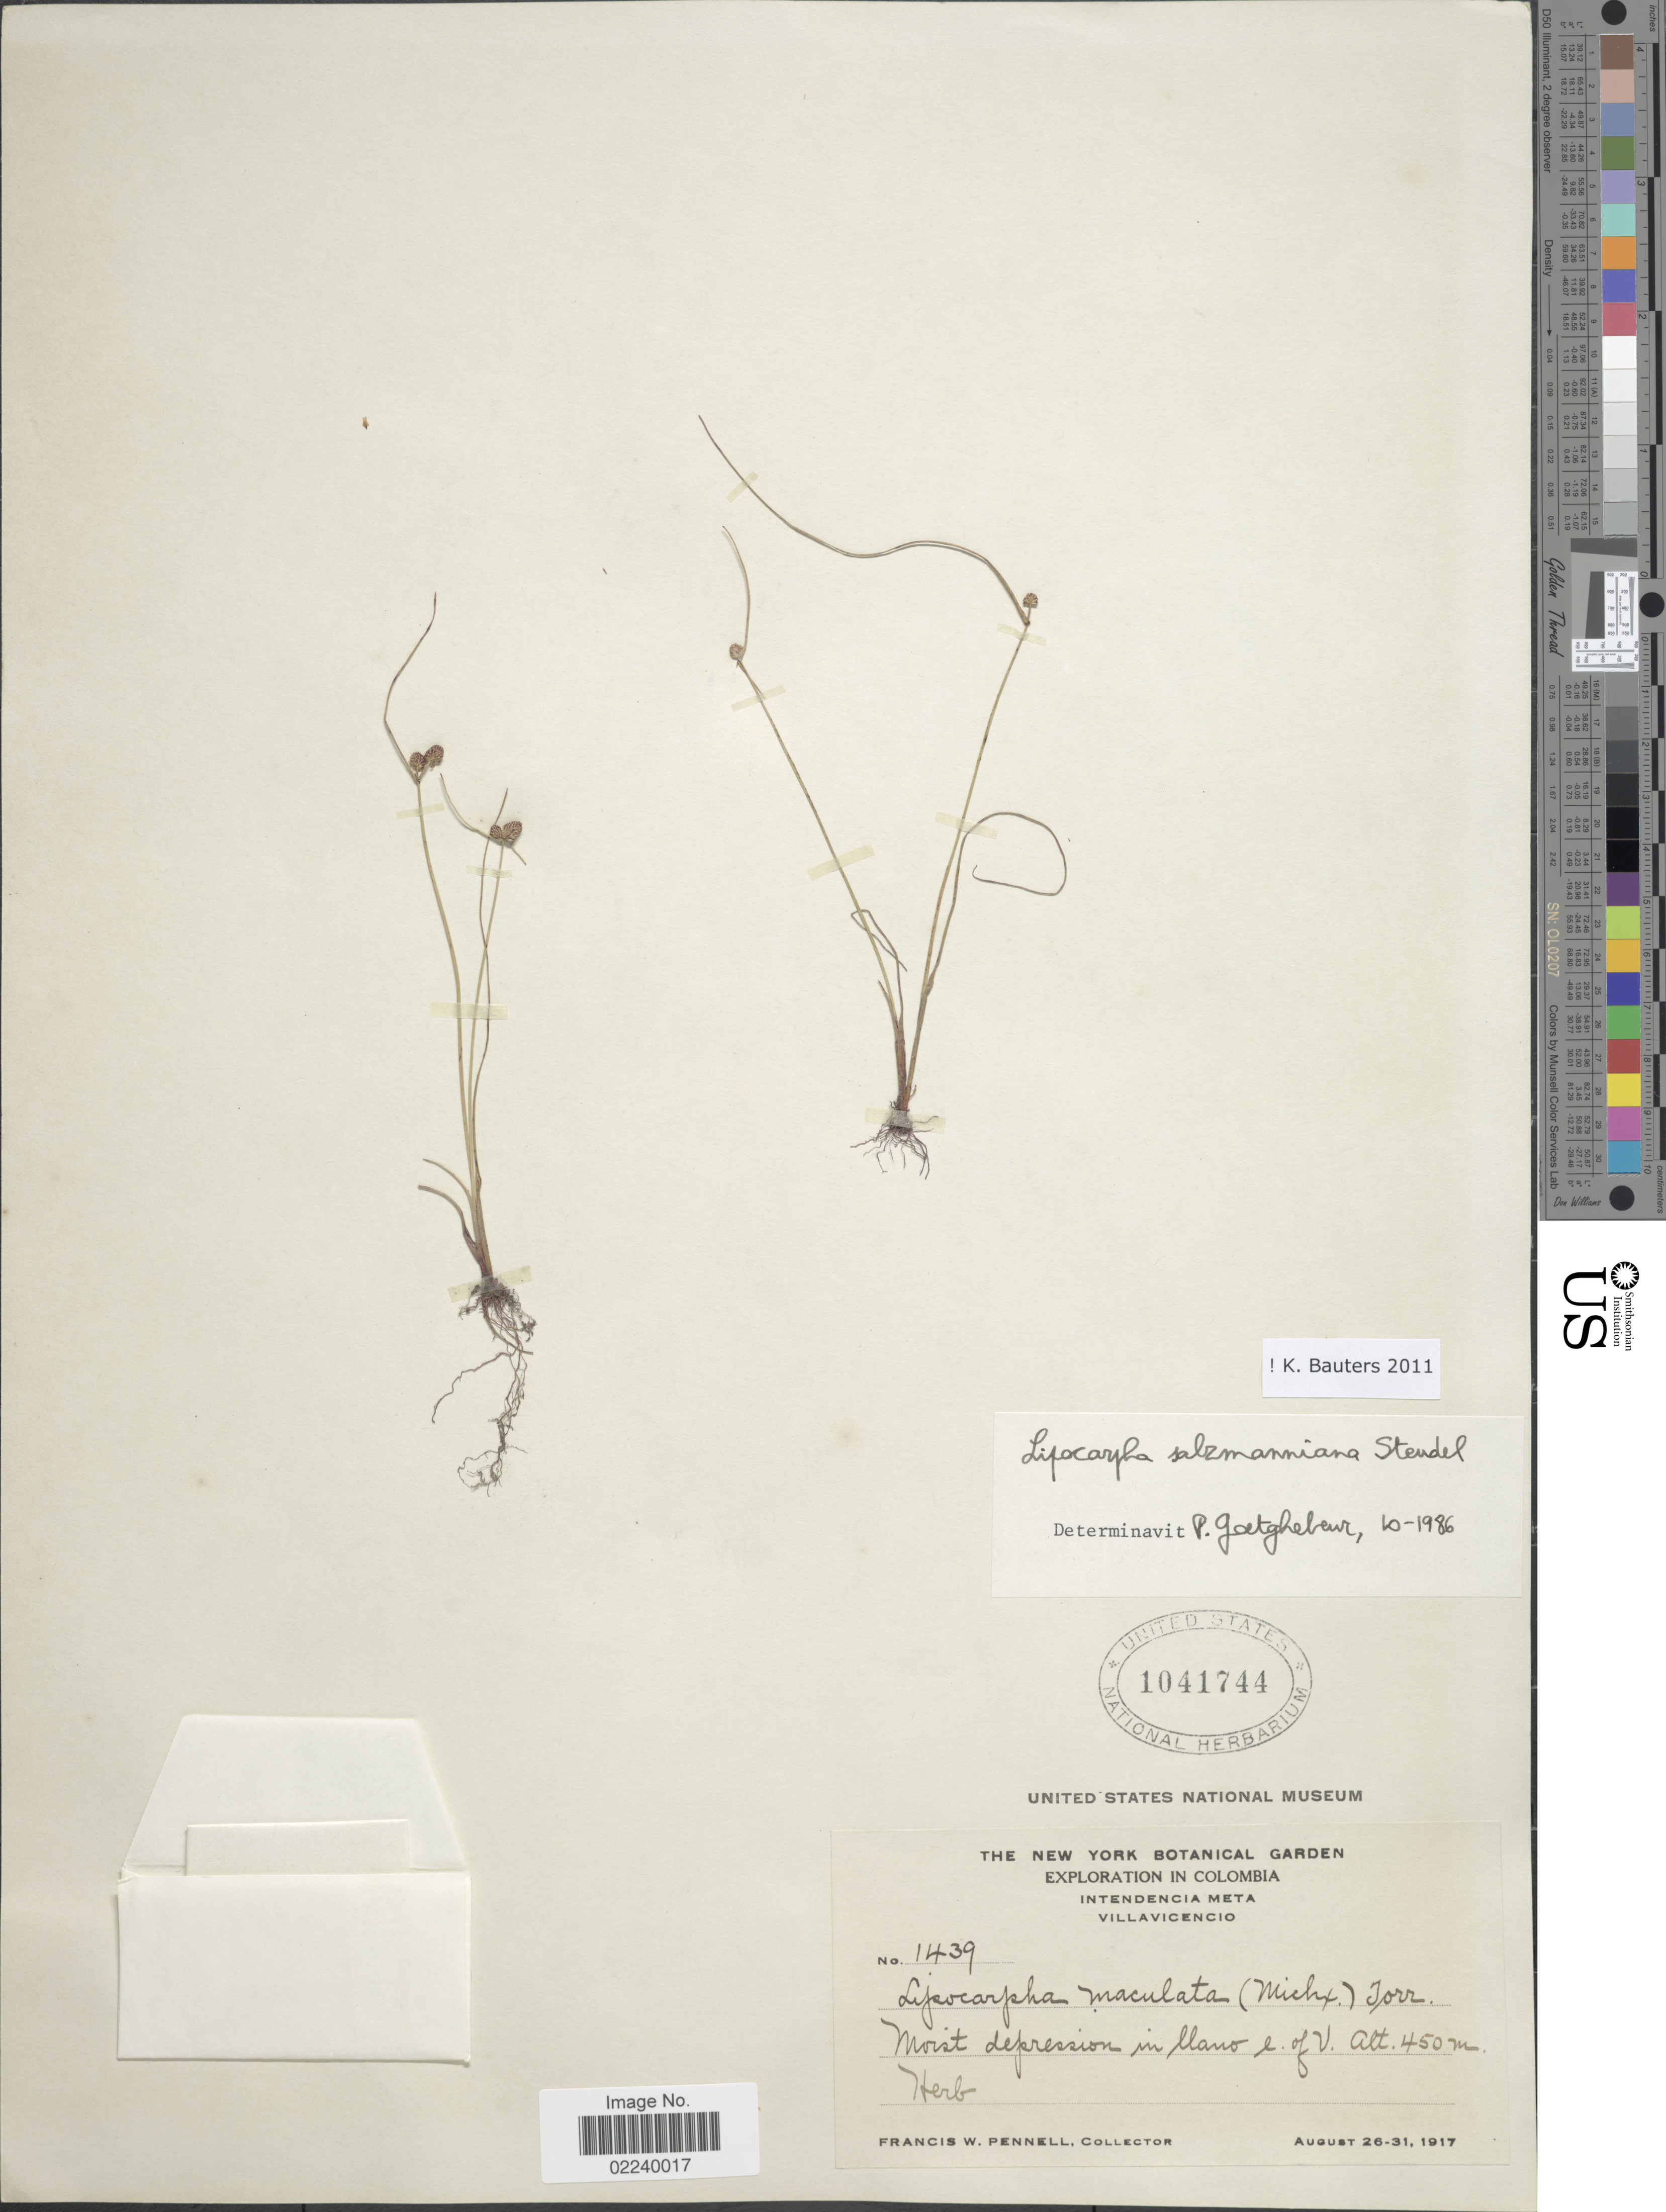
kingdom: Plantae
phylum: Tracheophyta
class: Liliopsida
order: Poales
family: Cyperaceae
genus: Cyperus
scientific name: Cyperus salzmannianus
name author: (Steud.) Bauters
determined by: Strong, M. T., (US), Smithsonian Institution - National Museum of Natural History (UNITED STATES)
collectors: F. W. Pennell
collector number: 1439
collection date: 1917-08-26/1917-08-31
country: Colombia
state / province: Meta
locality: Villavicencio, moist depression in llano e. of V.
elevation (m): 450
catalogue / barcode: US 1041744